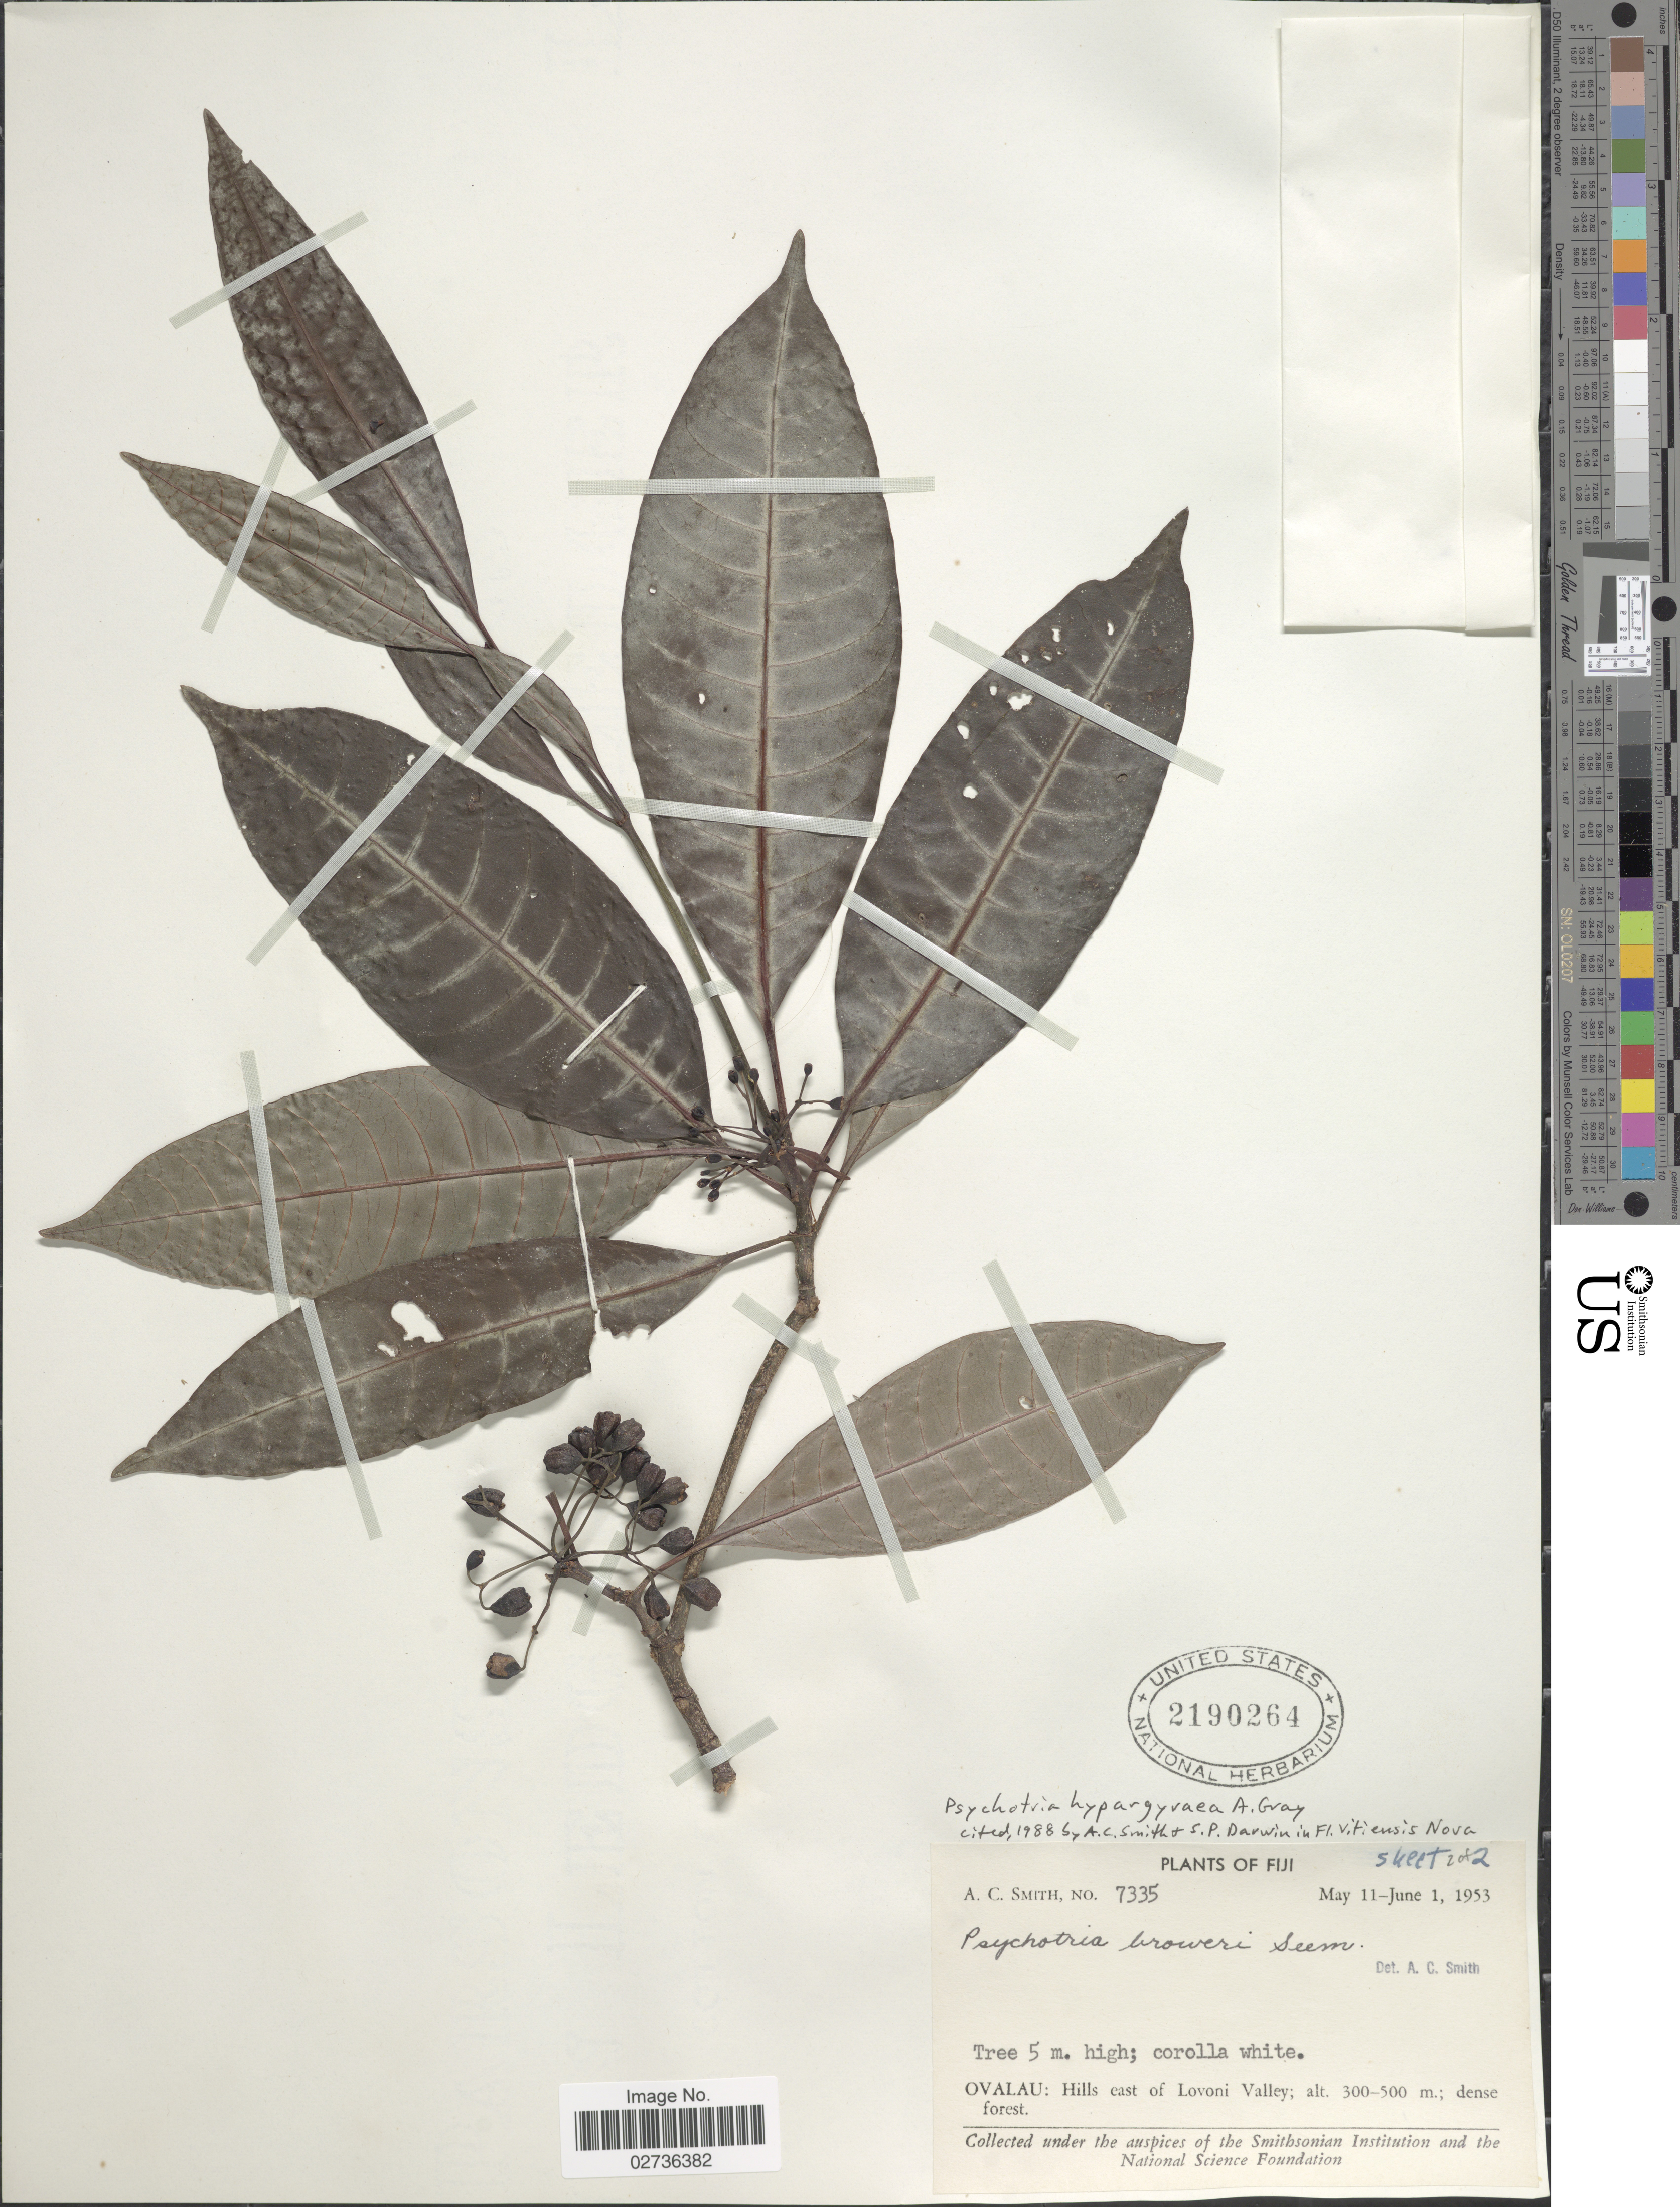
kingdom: Plantae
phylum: Tracheophyta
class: Magnoliopsida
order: Gentianales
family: Rubiaceae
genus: Psychotria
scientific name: Psychotria hypargyraea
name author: A. Gray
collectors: A. C. Smith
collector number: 7335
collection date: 1953-05-11/1953-06-01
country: Fiji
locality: Ovalau: Hills east of Lovoni Valley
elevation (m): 300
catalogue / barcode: US 2190264